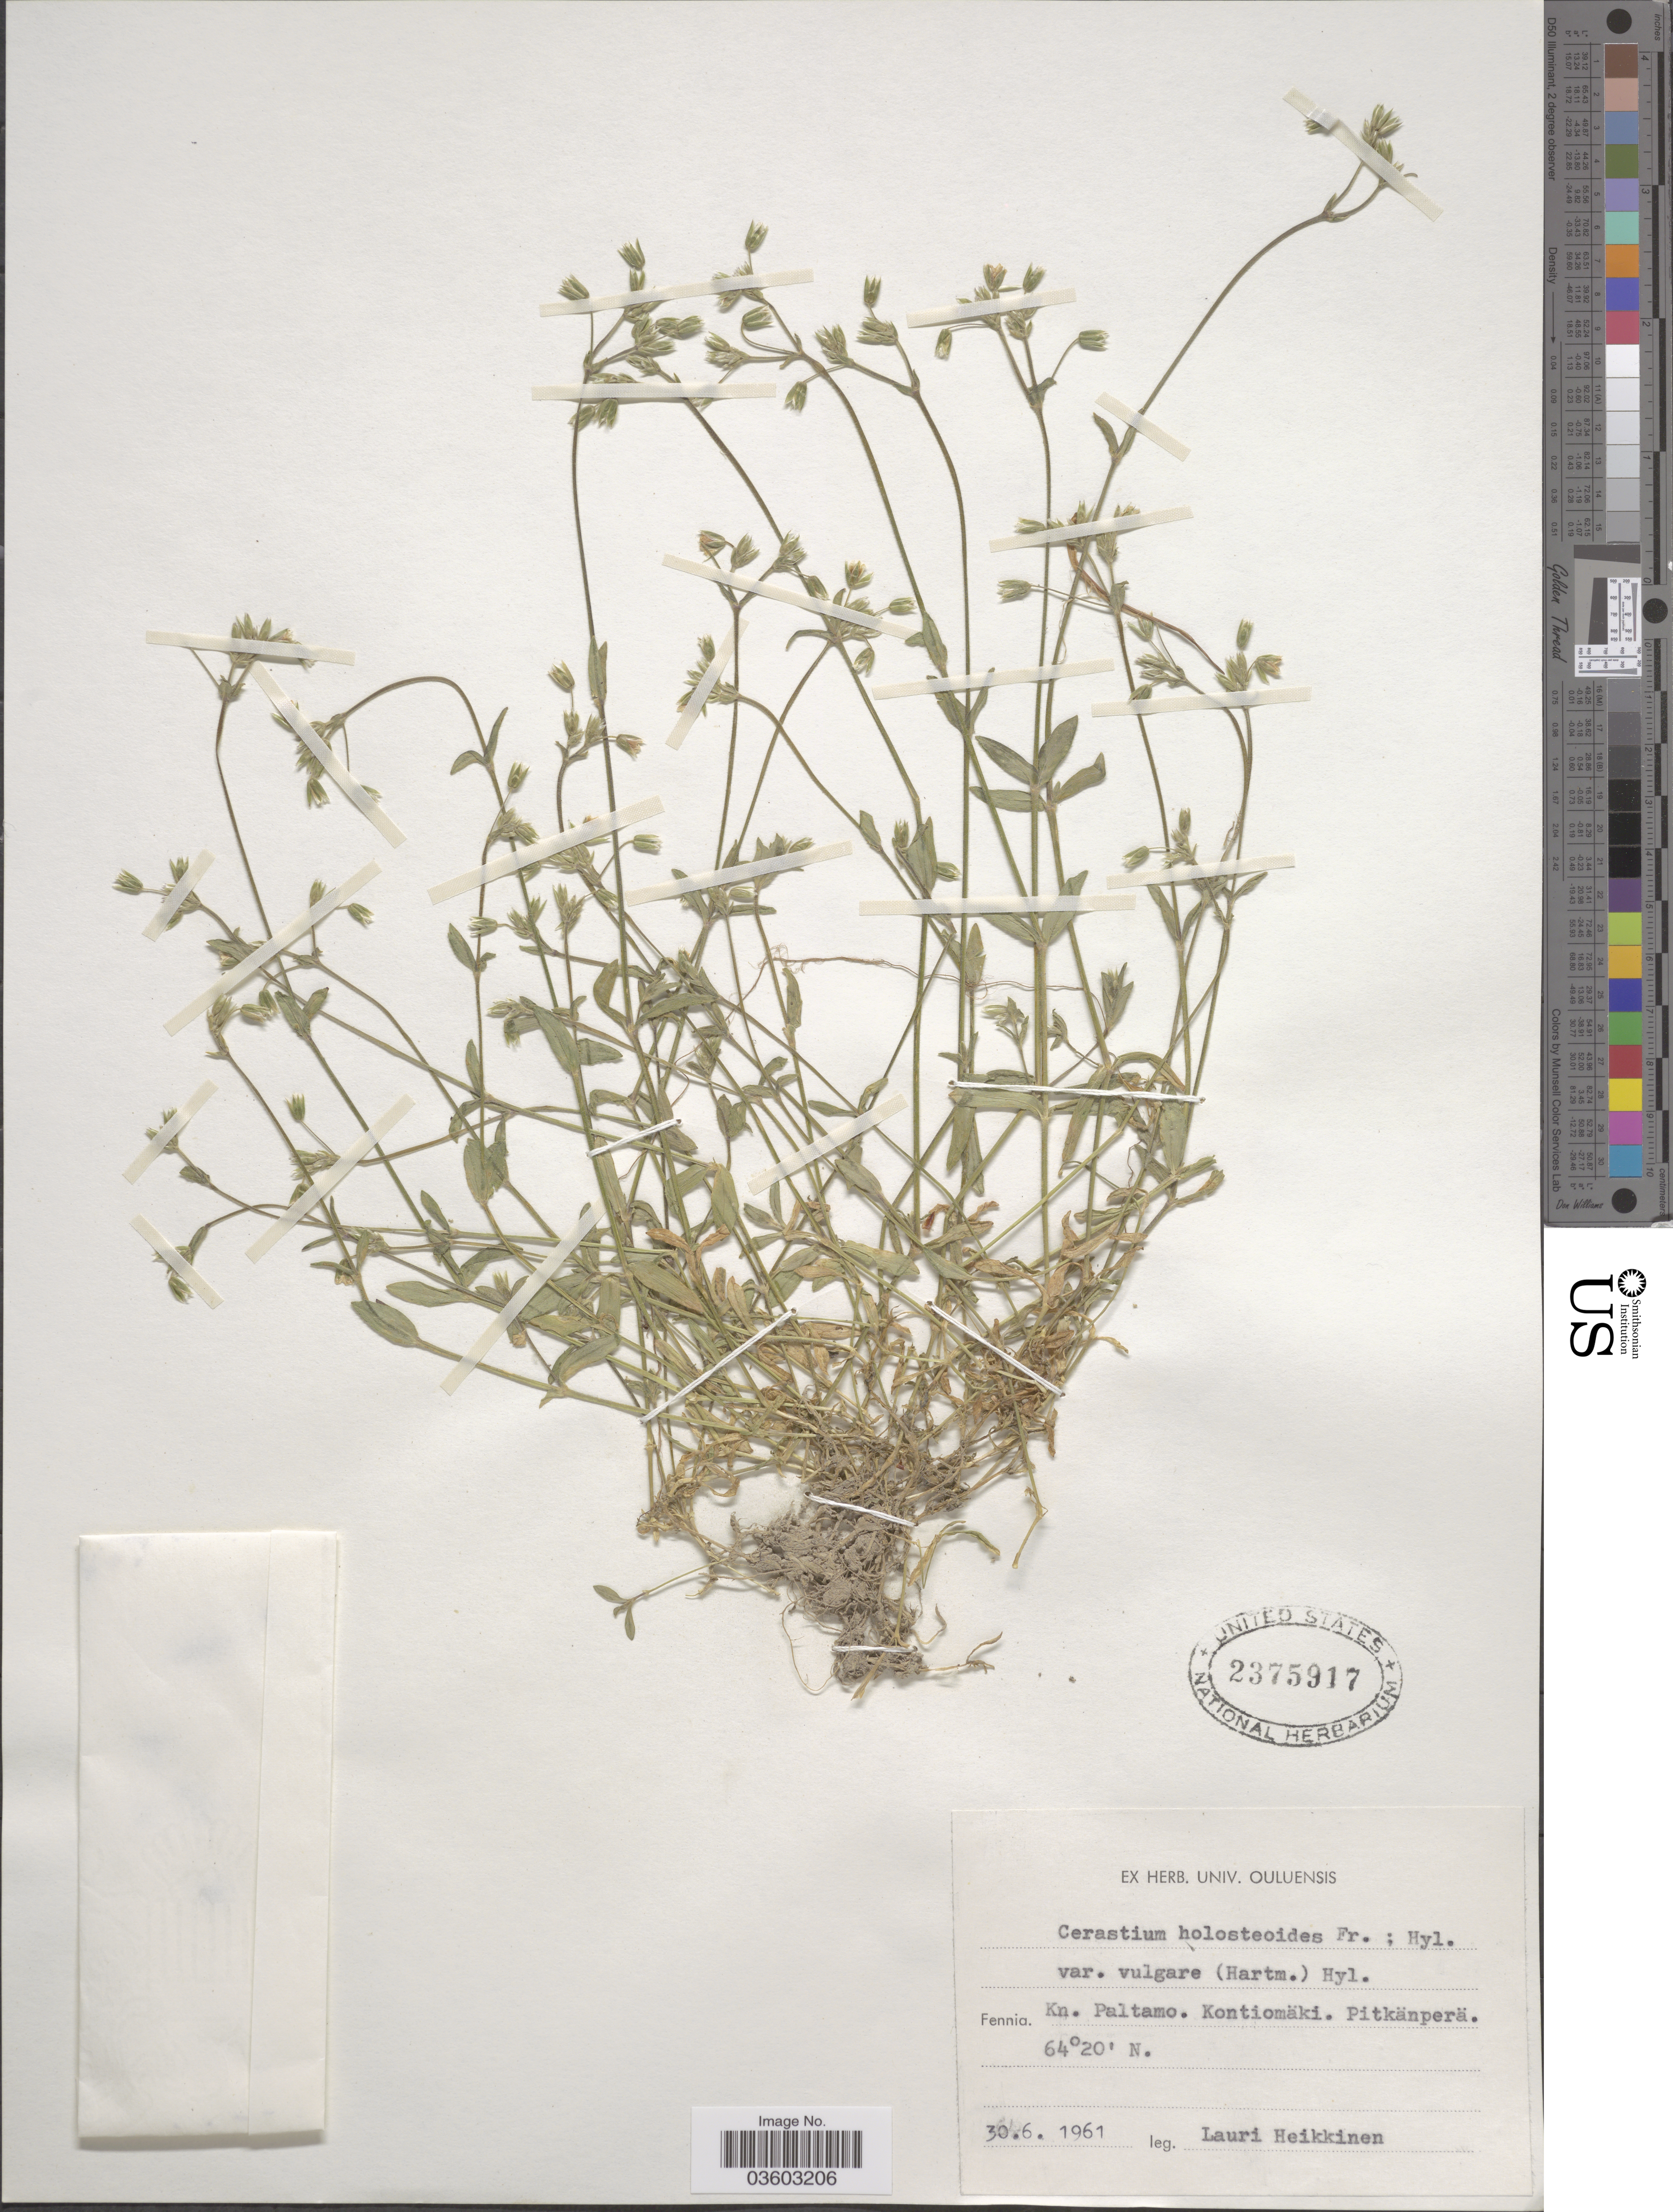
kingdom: Plantae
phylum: Tracheophyta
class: Magnoliopsida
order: Caryophyllales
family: Caryophyllaceae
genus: Cerastium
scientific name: Cerastium holosteoides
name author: Fr.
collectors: L. Heikkinen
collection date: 1961-06-30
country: Finland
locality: Fennia. Kn. Paltamo. Kontiomäki. Pitkänperä.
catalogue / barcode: US 2375917